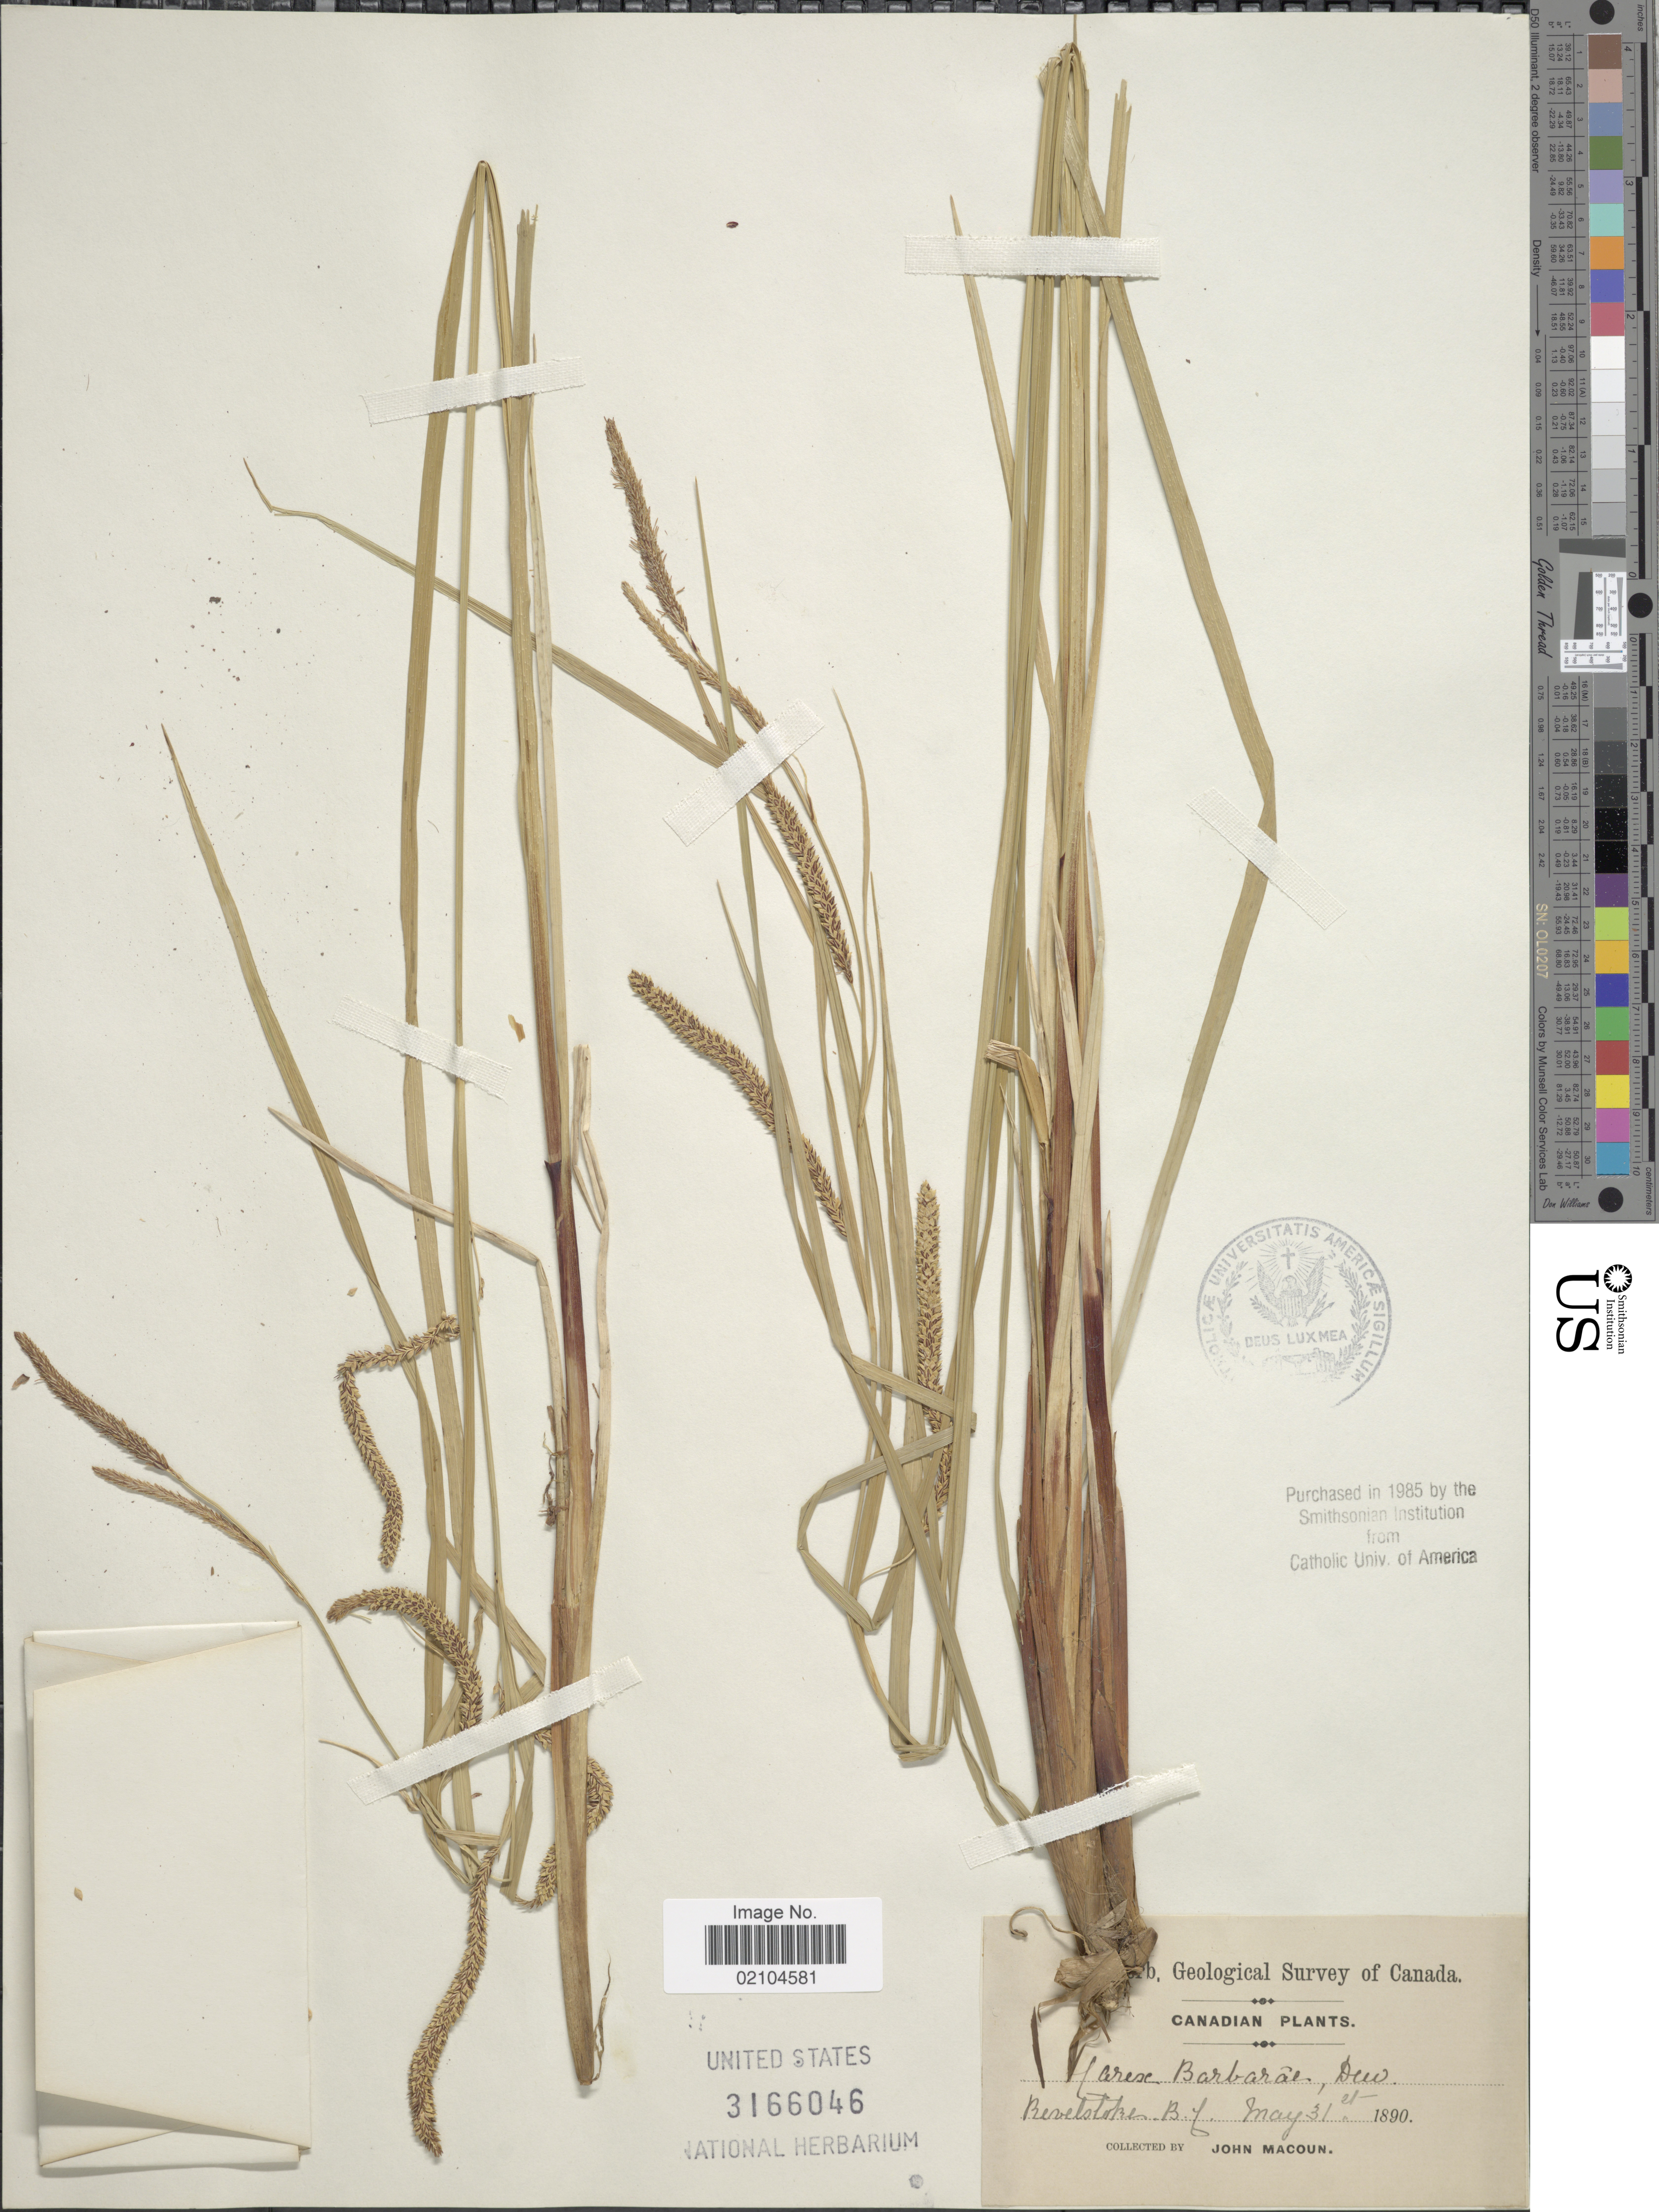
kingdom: Plantae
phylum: Tracheophyta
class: Liliopsida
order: Poales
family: Cyperaceae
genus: Carex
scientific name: Carex barbarae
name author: Dewey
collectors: J. Macoun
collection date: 1890-05-31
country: Canada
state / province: British Columbia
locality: Bevelstokes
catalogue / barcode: US 3166046